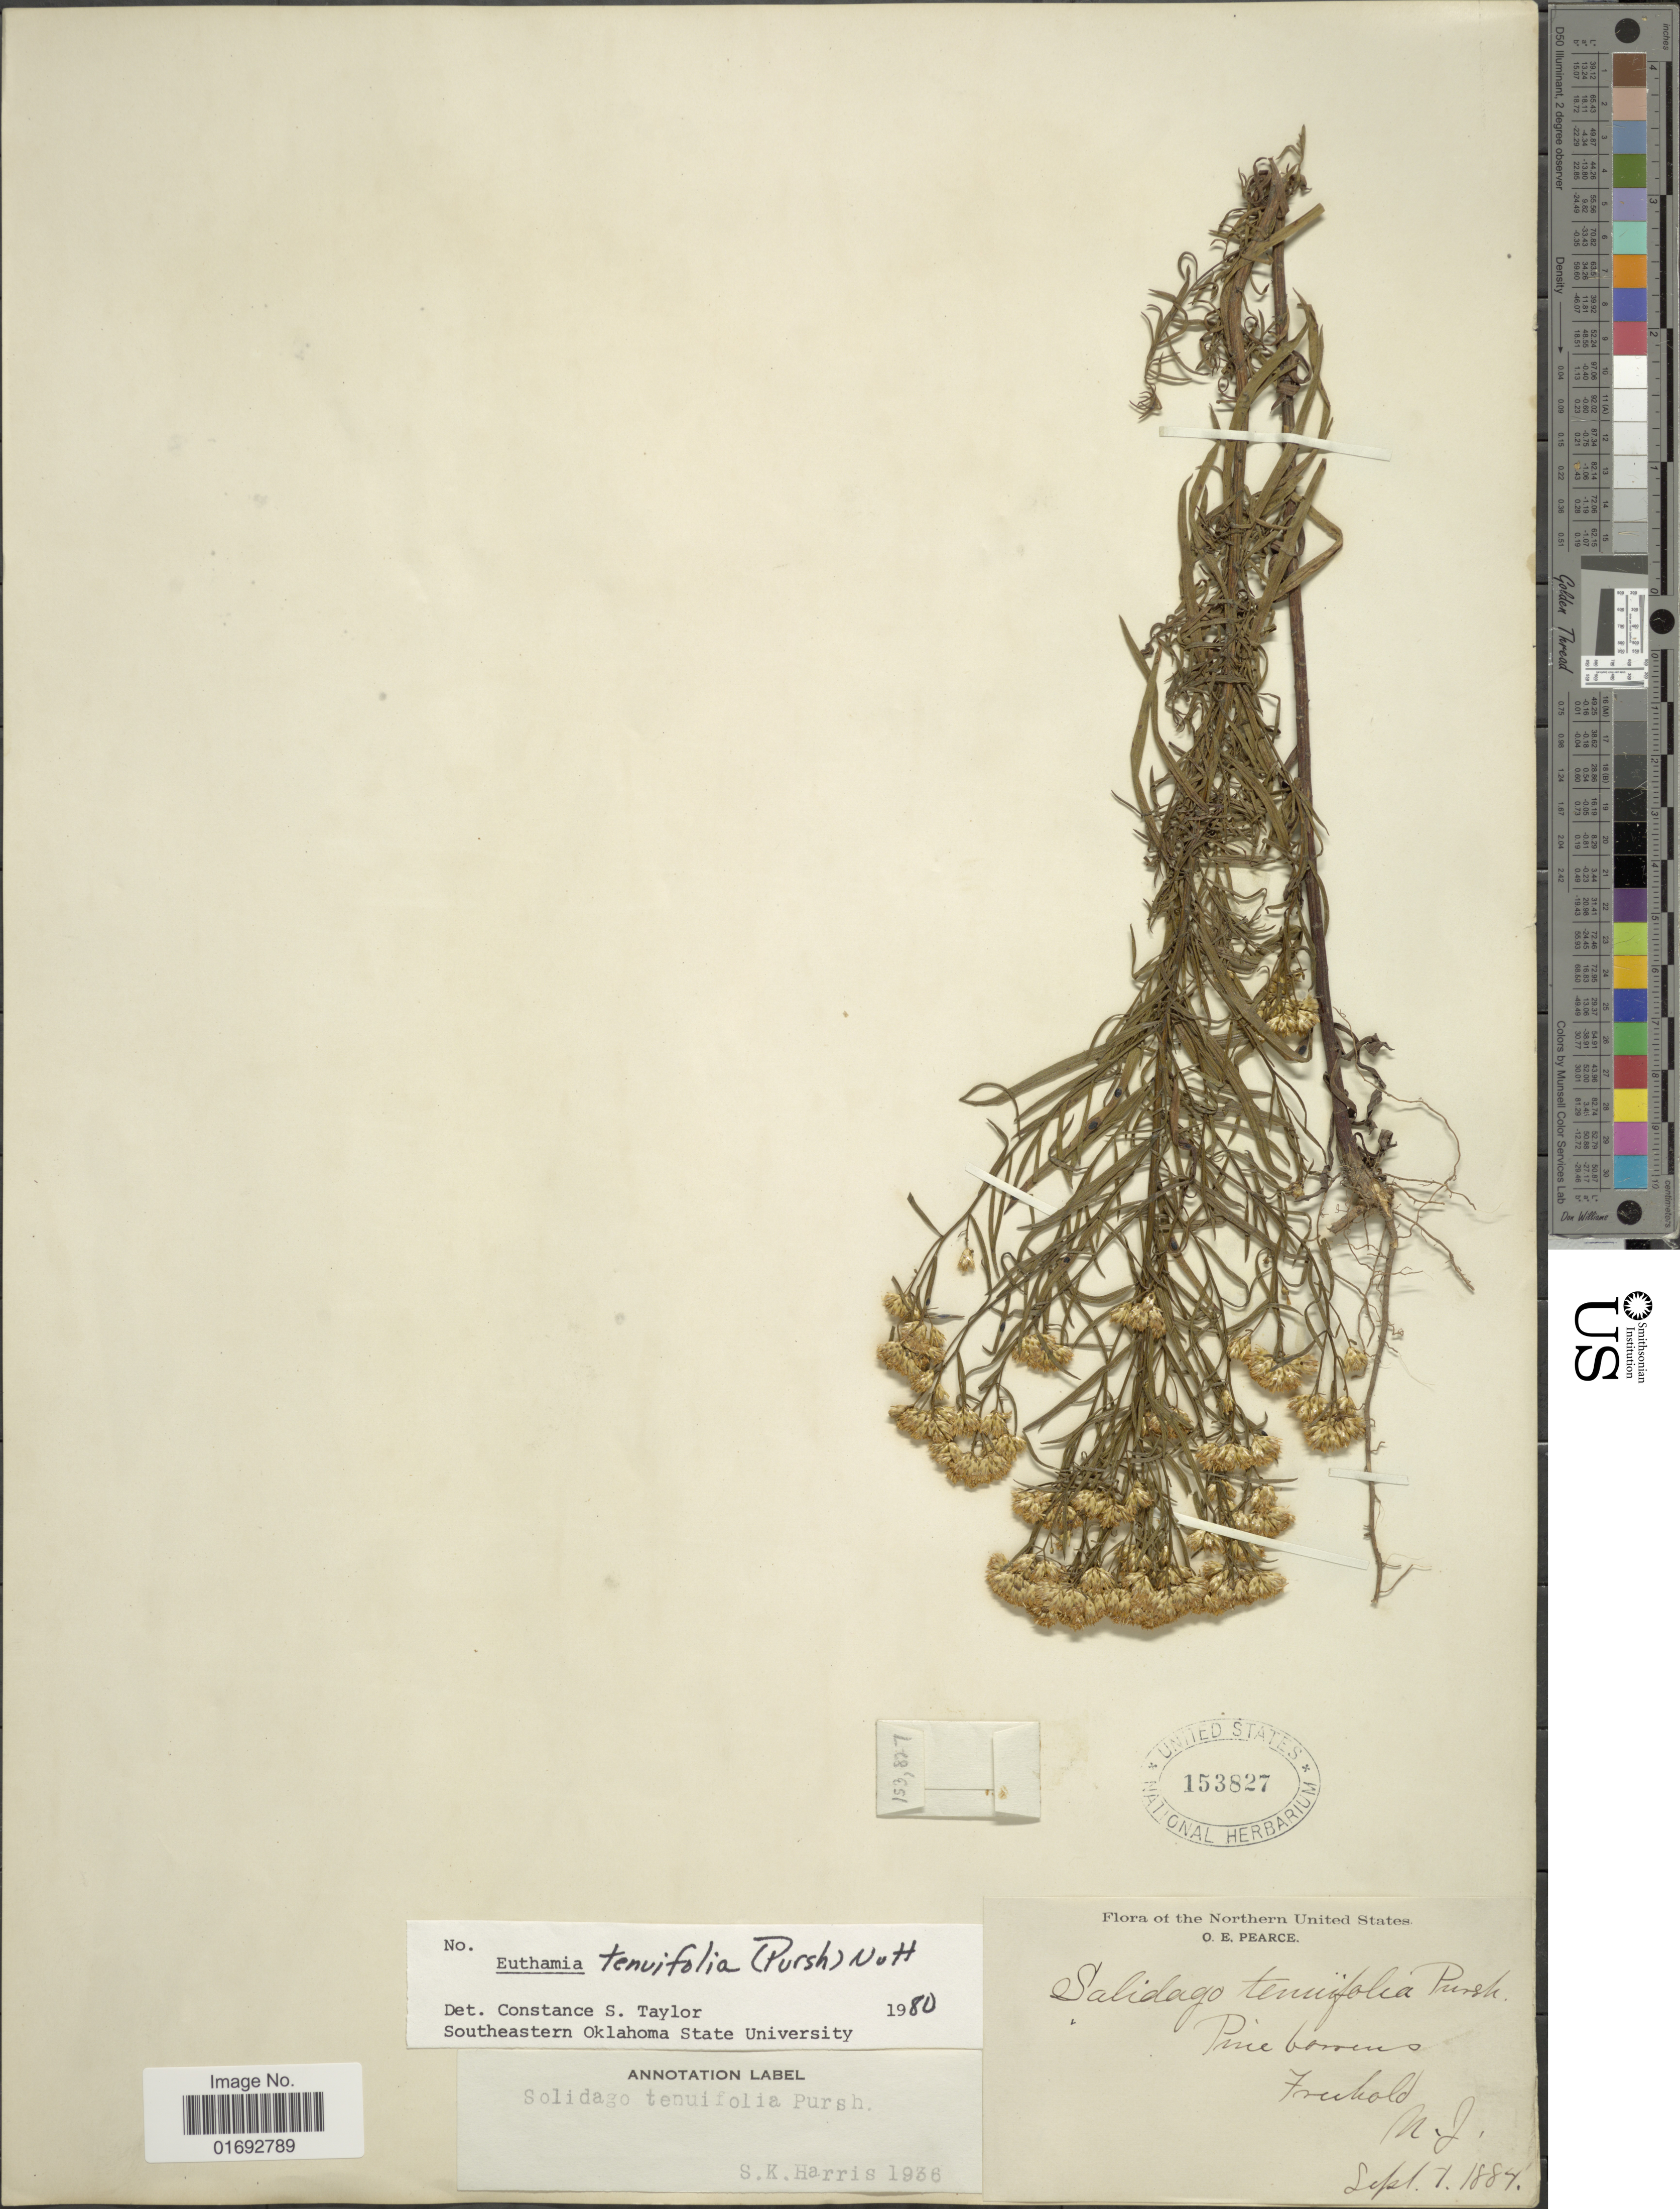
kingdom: Plantae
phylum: Tracheophyta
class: Magnoliopsida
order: Asterales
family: Asteraceae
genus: Euthamia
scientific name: Euthamia tenuifolia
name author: (Pursh) Nutt.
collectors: O. E. Pearce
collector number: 153827?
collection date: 1884-09-07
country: United States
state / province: New Jersey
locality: Northern United States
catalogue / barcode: US 153827